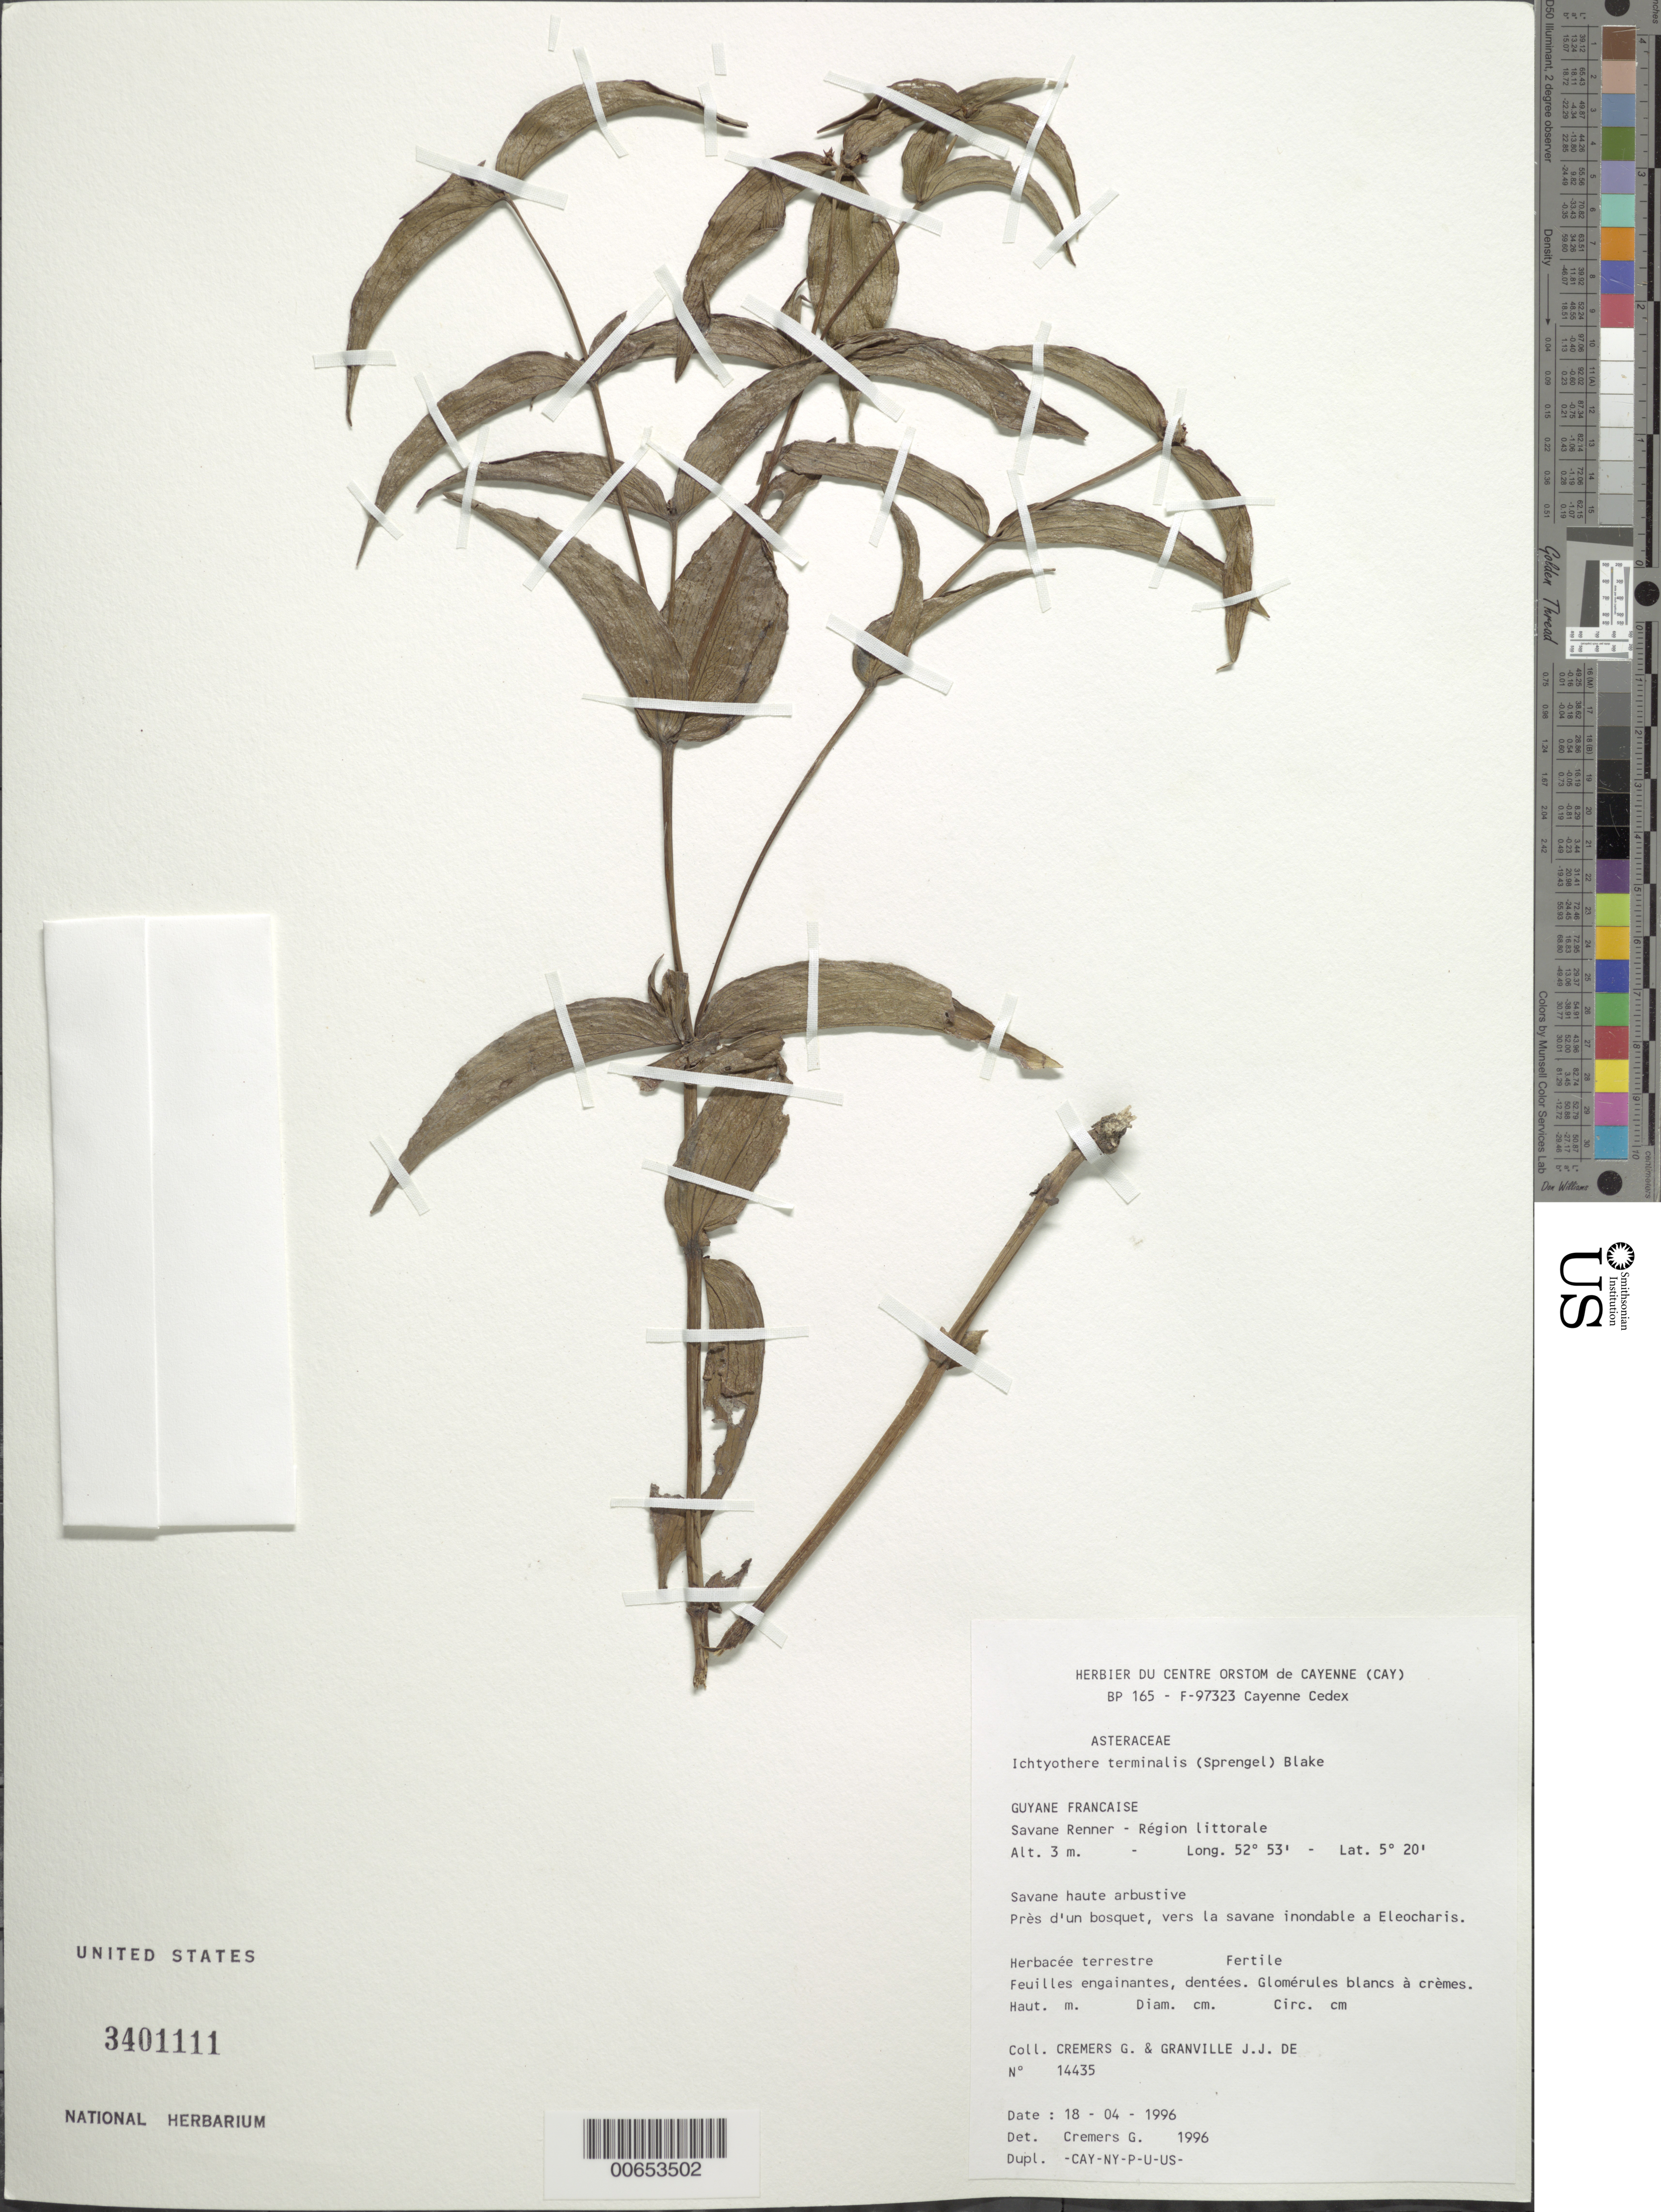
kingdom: Plantae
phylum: Tracheophyta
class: Magnoliopsida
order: Asterales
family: Asteraceae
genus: Ichthyothere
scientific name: Ichthyothere terminalis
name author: (Spreng.) S.F. Blake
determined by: Cremers, Georges A.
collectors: G. Cremers & J.-J. de Granville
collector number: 14435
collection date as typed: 18-Apr-96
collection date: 1996-04-18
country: French Guiana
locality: Savane Renner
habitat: Savane haute arbustive. Pres d'un bosquet, vers la savane inondable a Eleocharis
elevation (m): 3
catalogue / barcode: US 3401111